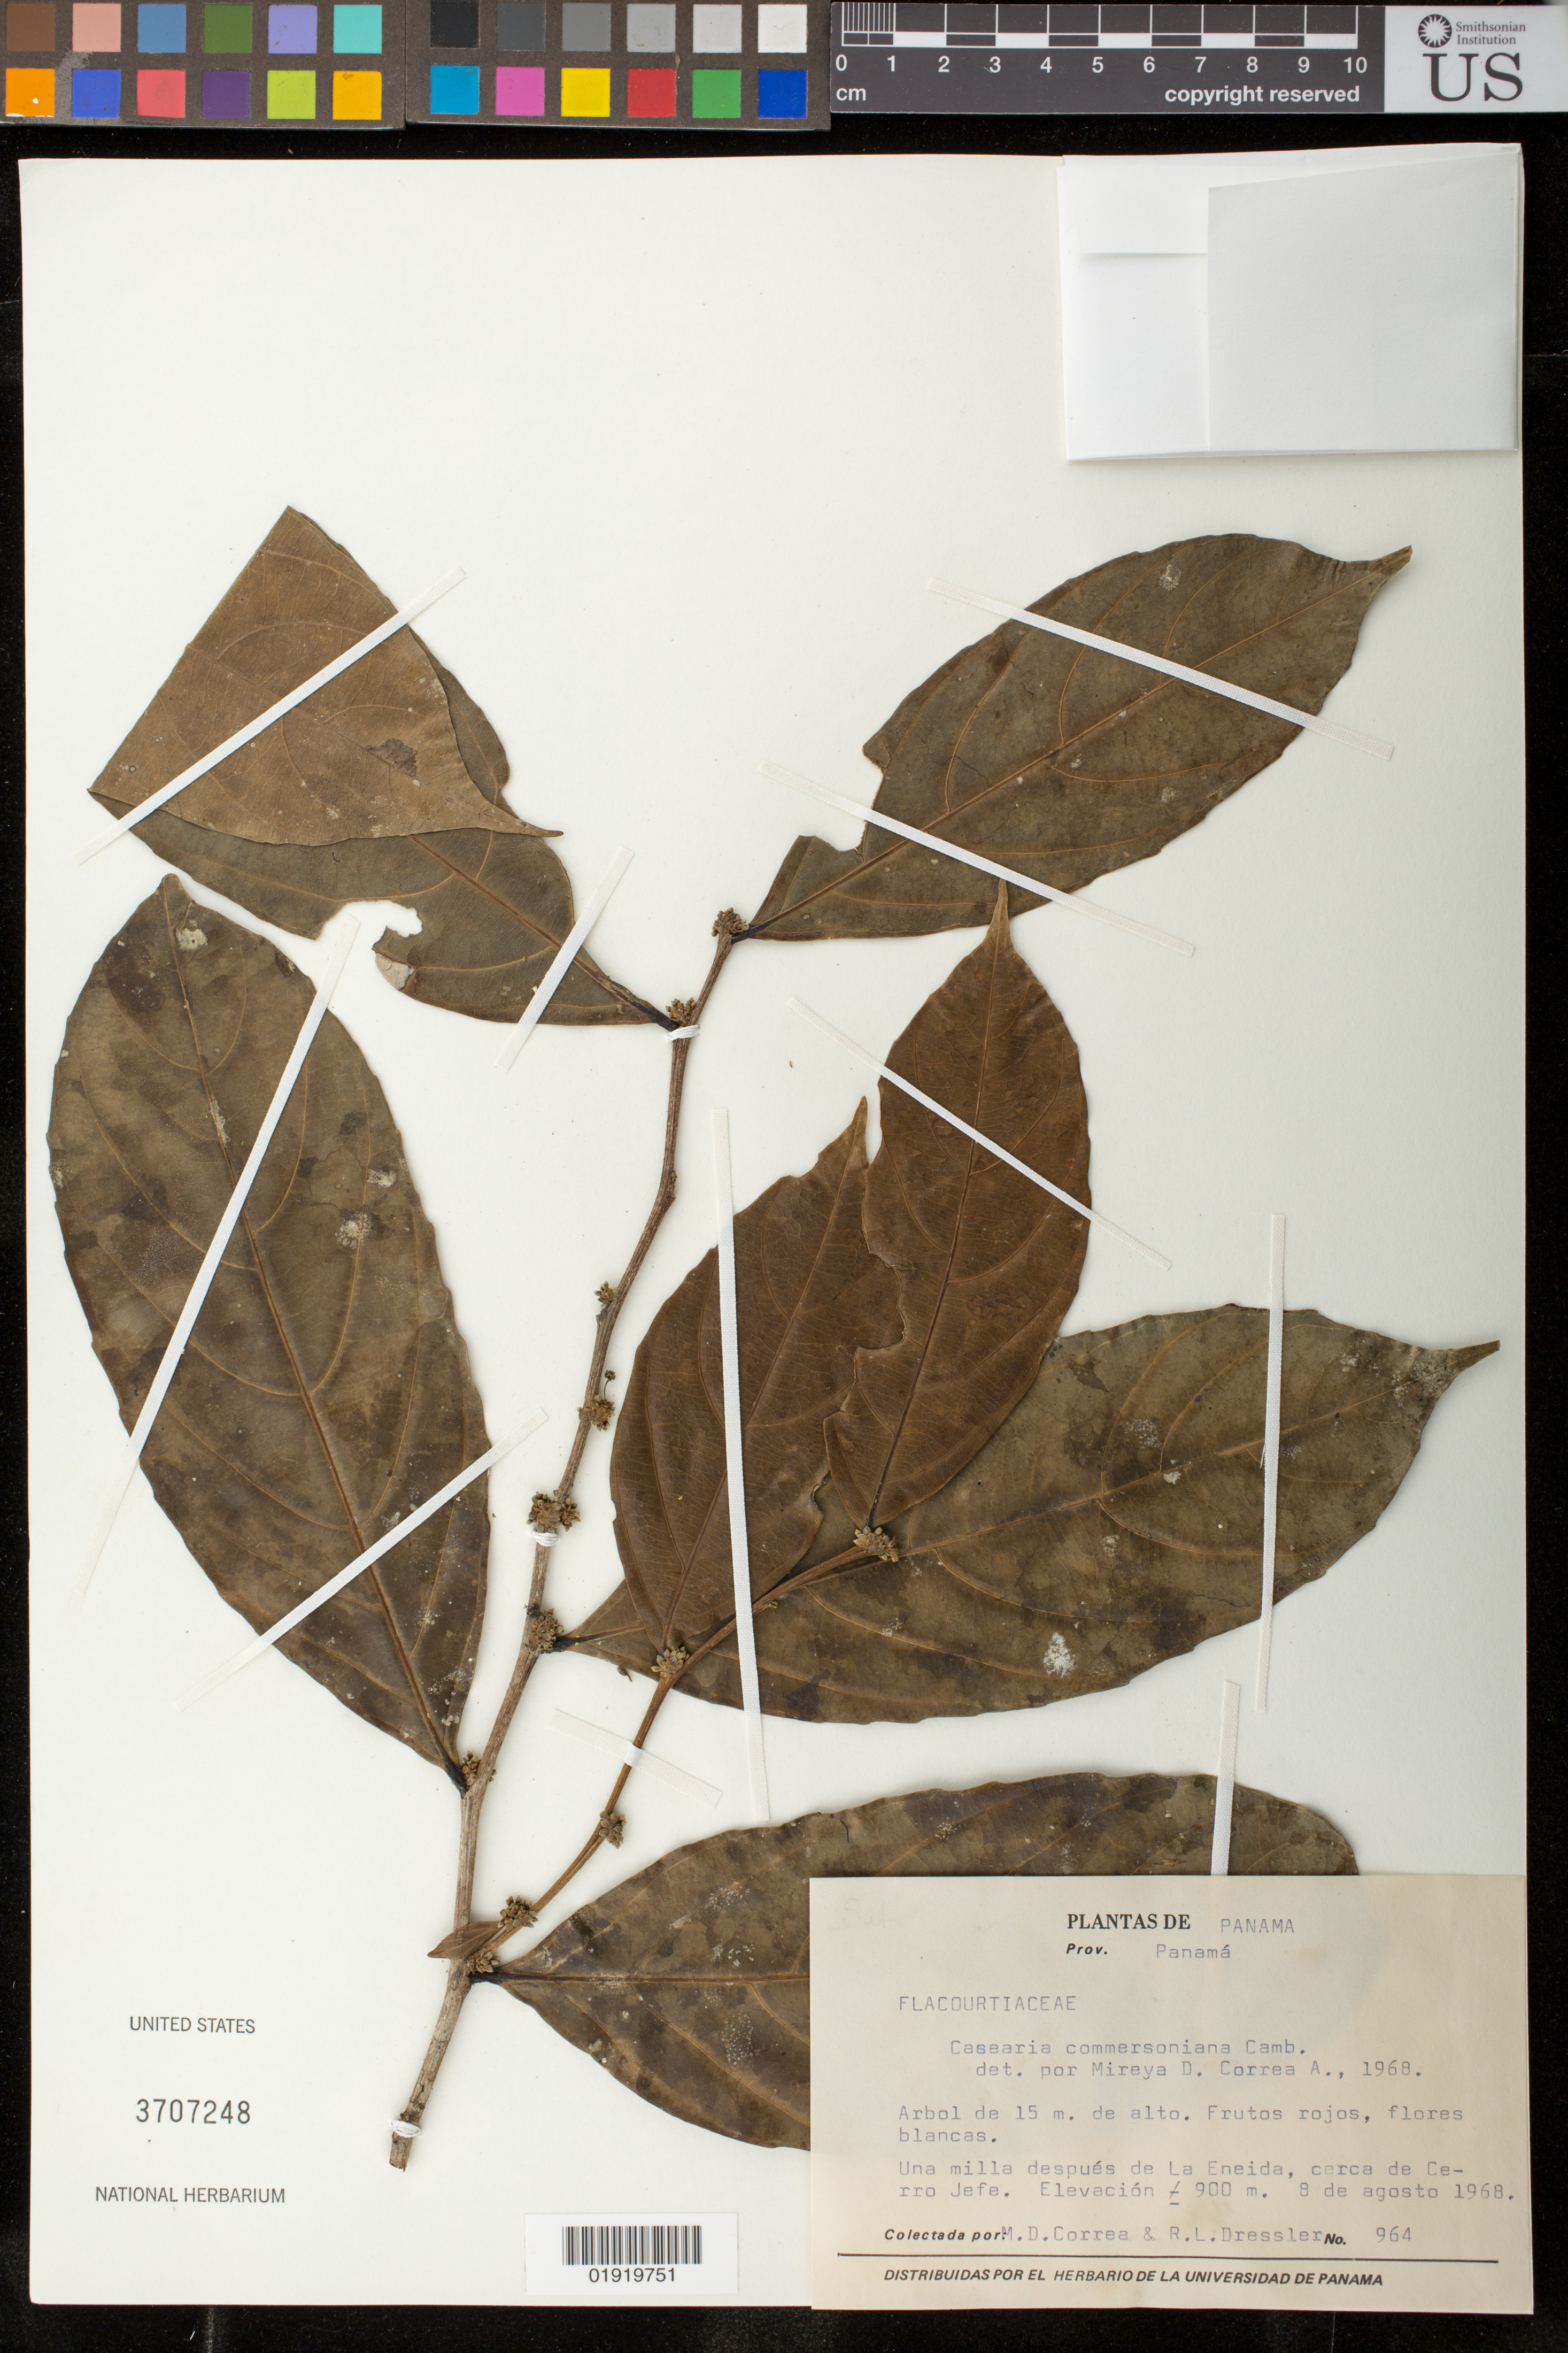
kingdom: Plantae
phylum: Tracheophyta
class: Magnoliopsida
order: Malpighiales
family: Salicaceae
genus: Piparea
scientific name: Piparea dentata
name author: Aubl.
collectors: M. D. Corrêa-A. & R. Dressler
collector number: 964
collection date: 1968-08-08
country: Panama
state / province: Panamá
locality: Prov. Panamá. Una milla después de La Eneida, cerca de Cerro Jefe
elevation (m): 900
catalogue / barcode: US 3707248